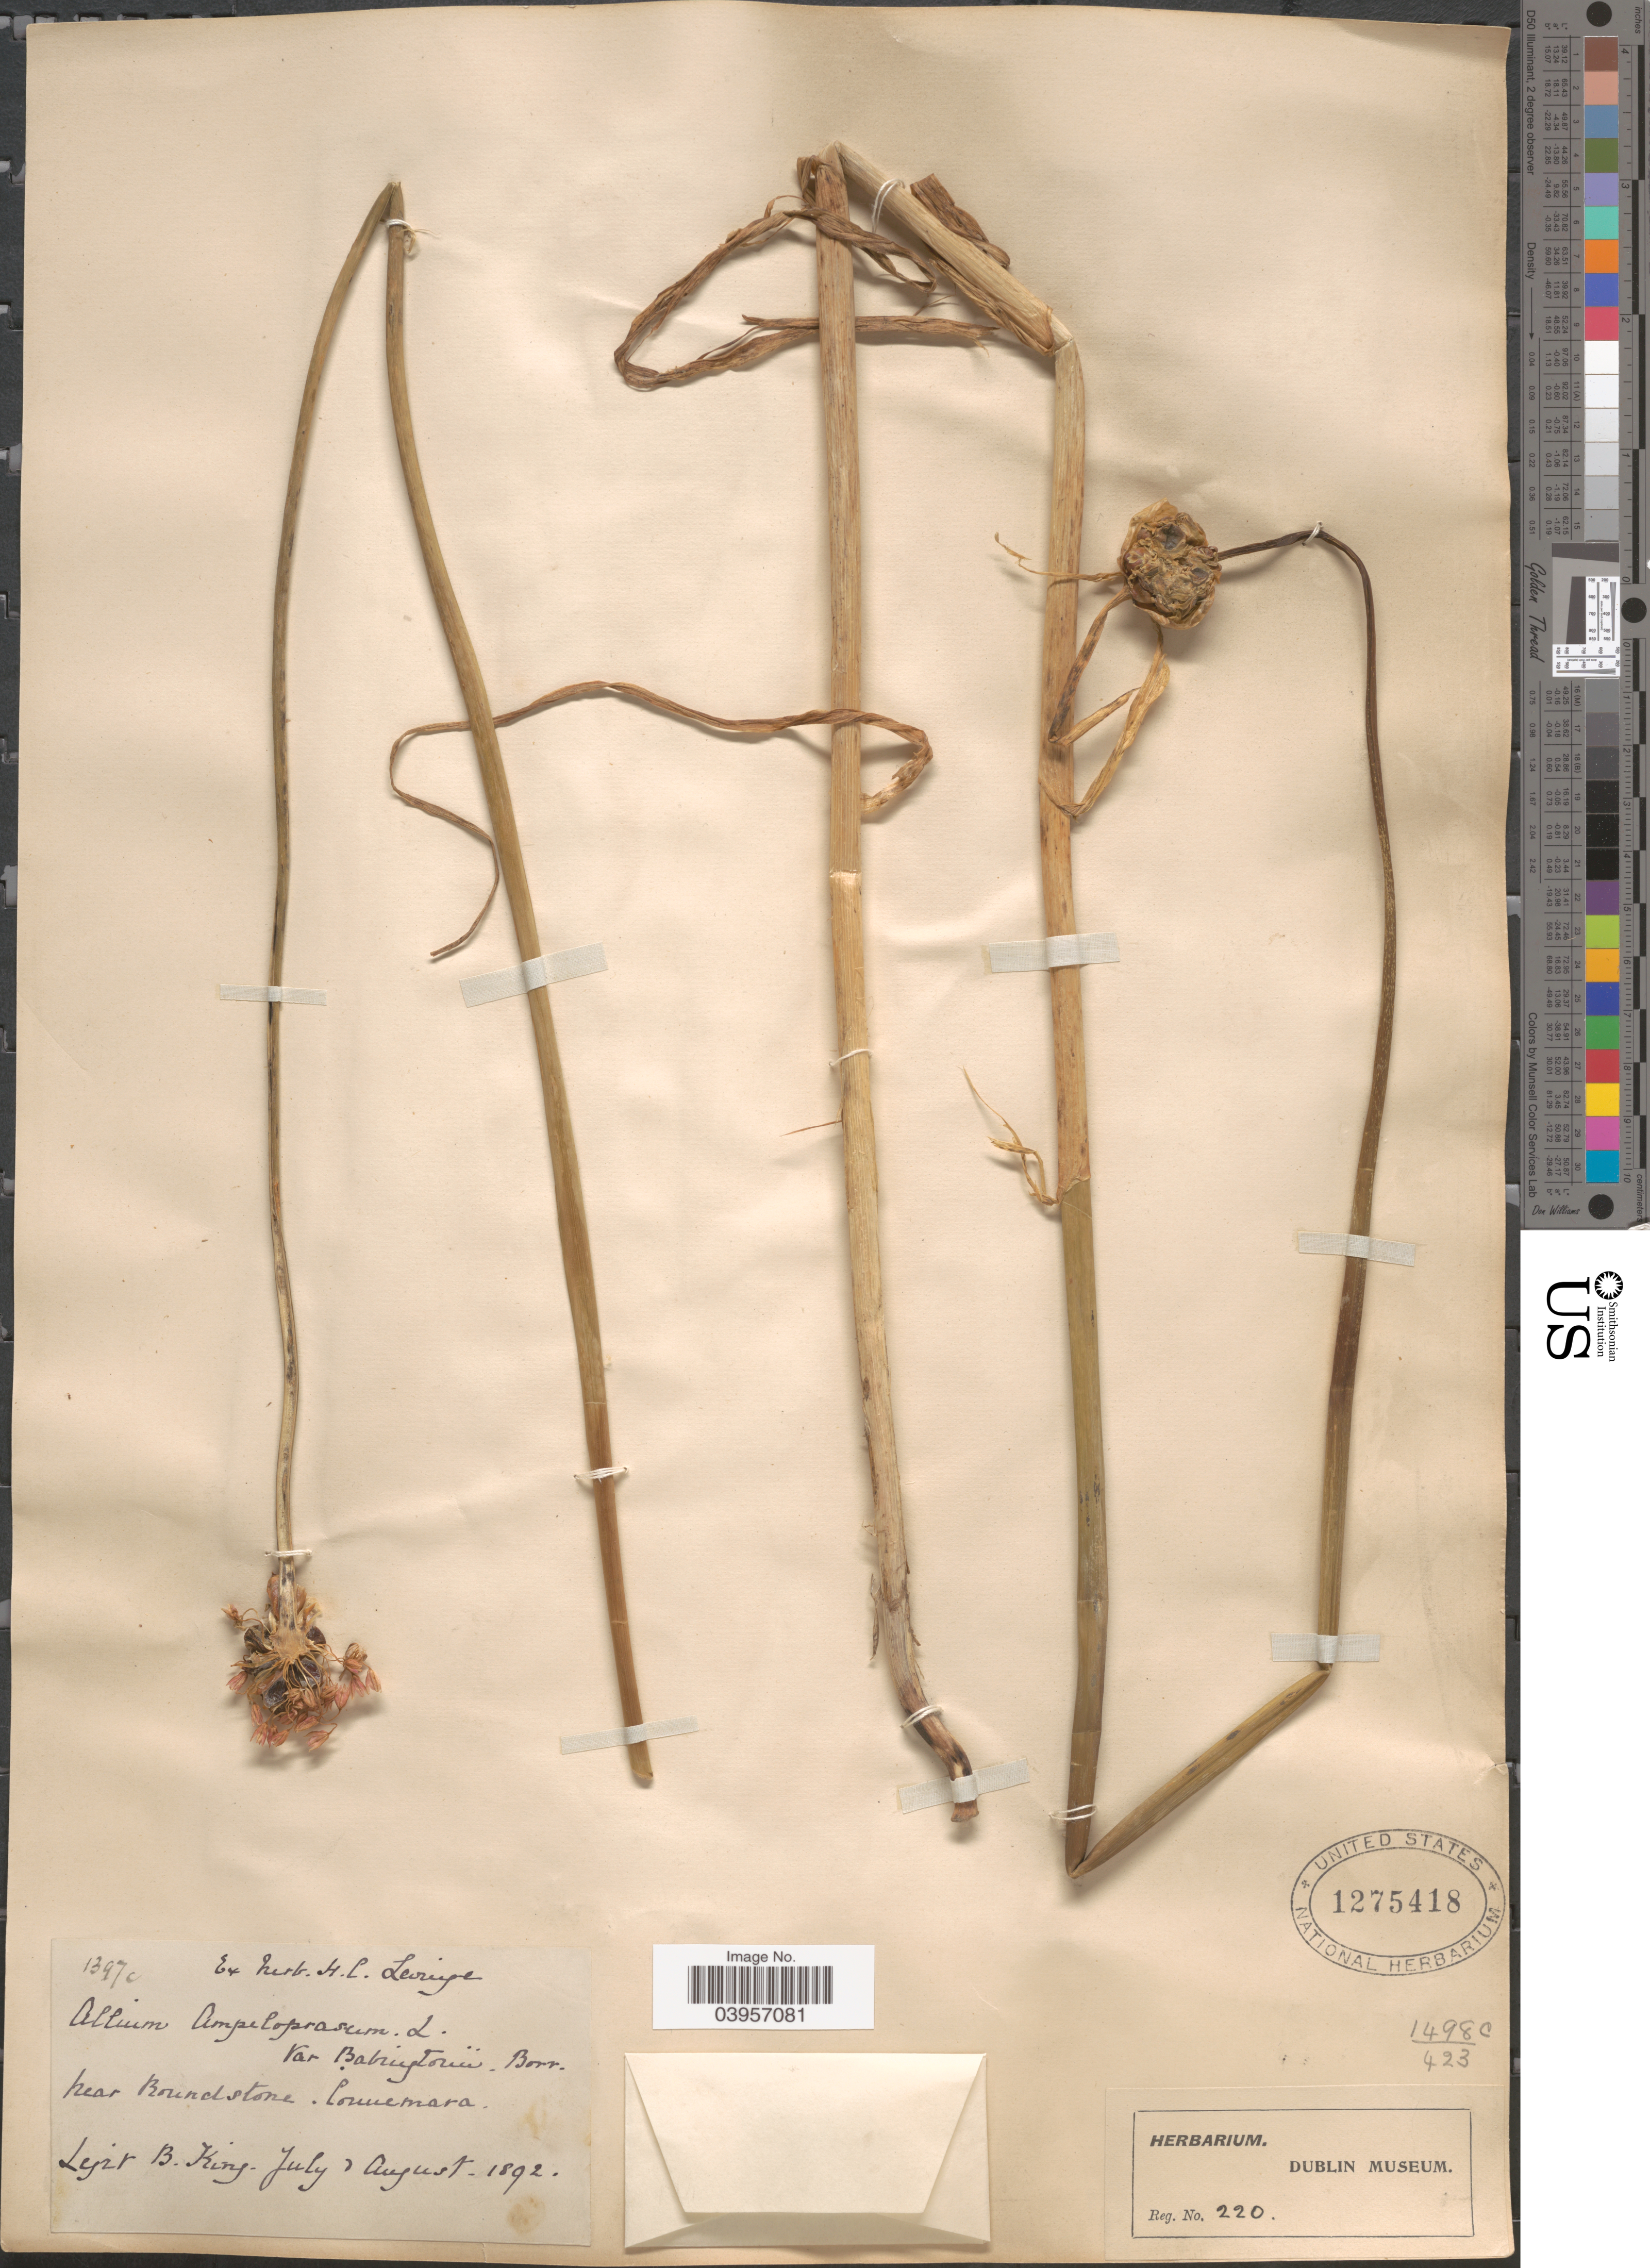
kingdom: Plantae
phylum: Tracheophyta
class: Liliopsida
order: Asparagales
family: Amaryllidaceae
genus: Allium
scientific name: Allium ampeloprasum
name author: L.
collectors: B. King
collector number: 1397c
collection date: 1892-07/1892-08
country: Ireland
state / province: Connaught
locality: Near Roundstone, Connemara.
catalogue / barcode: US 1275418